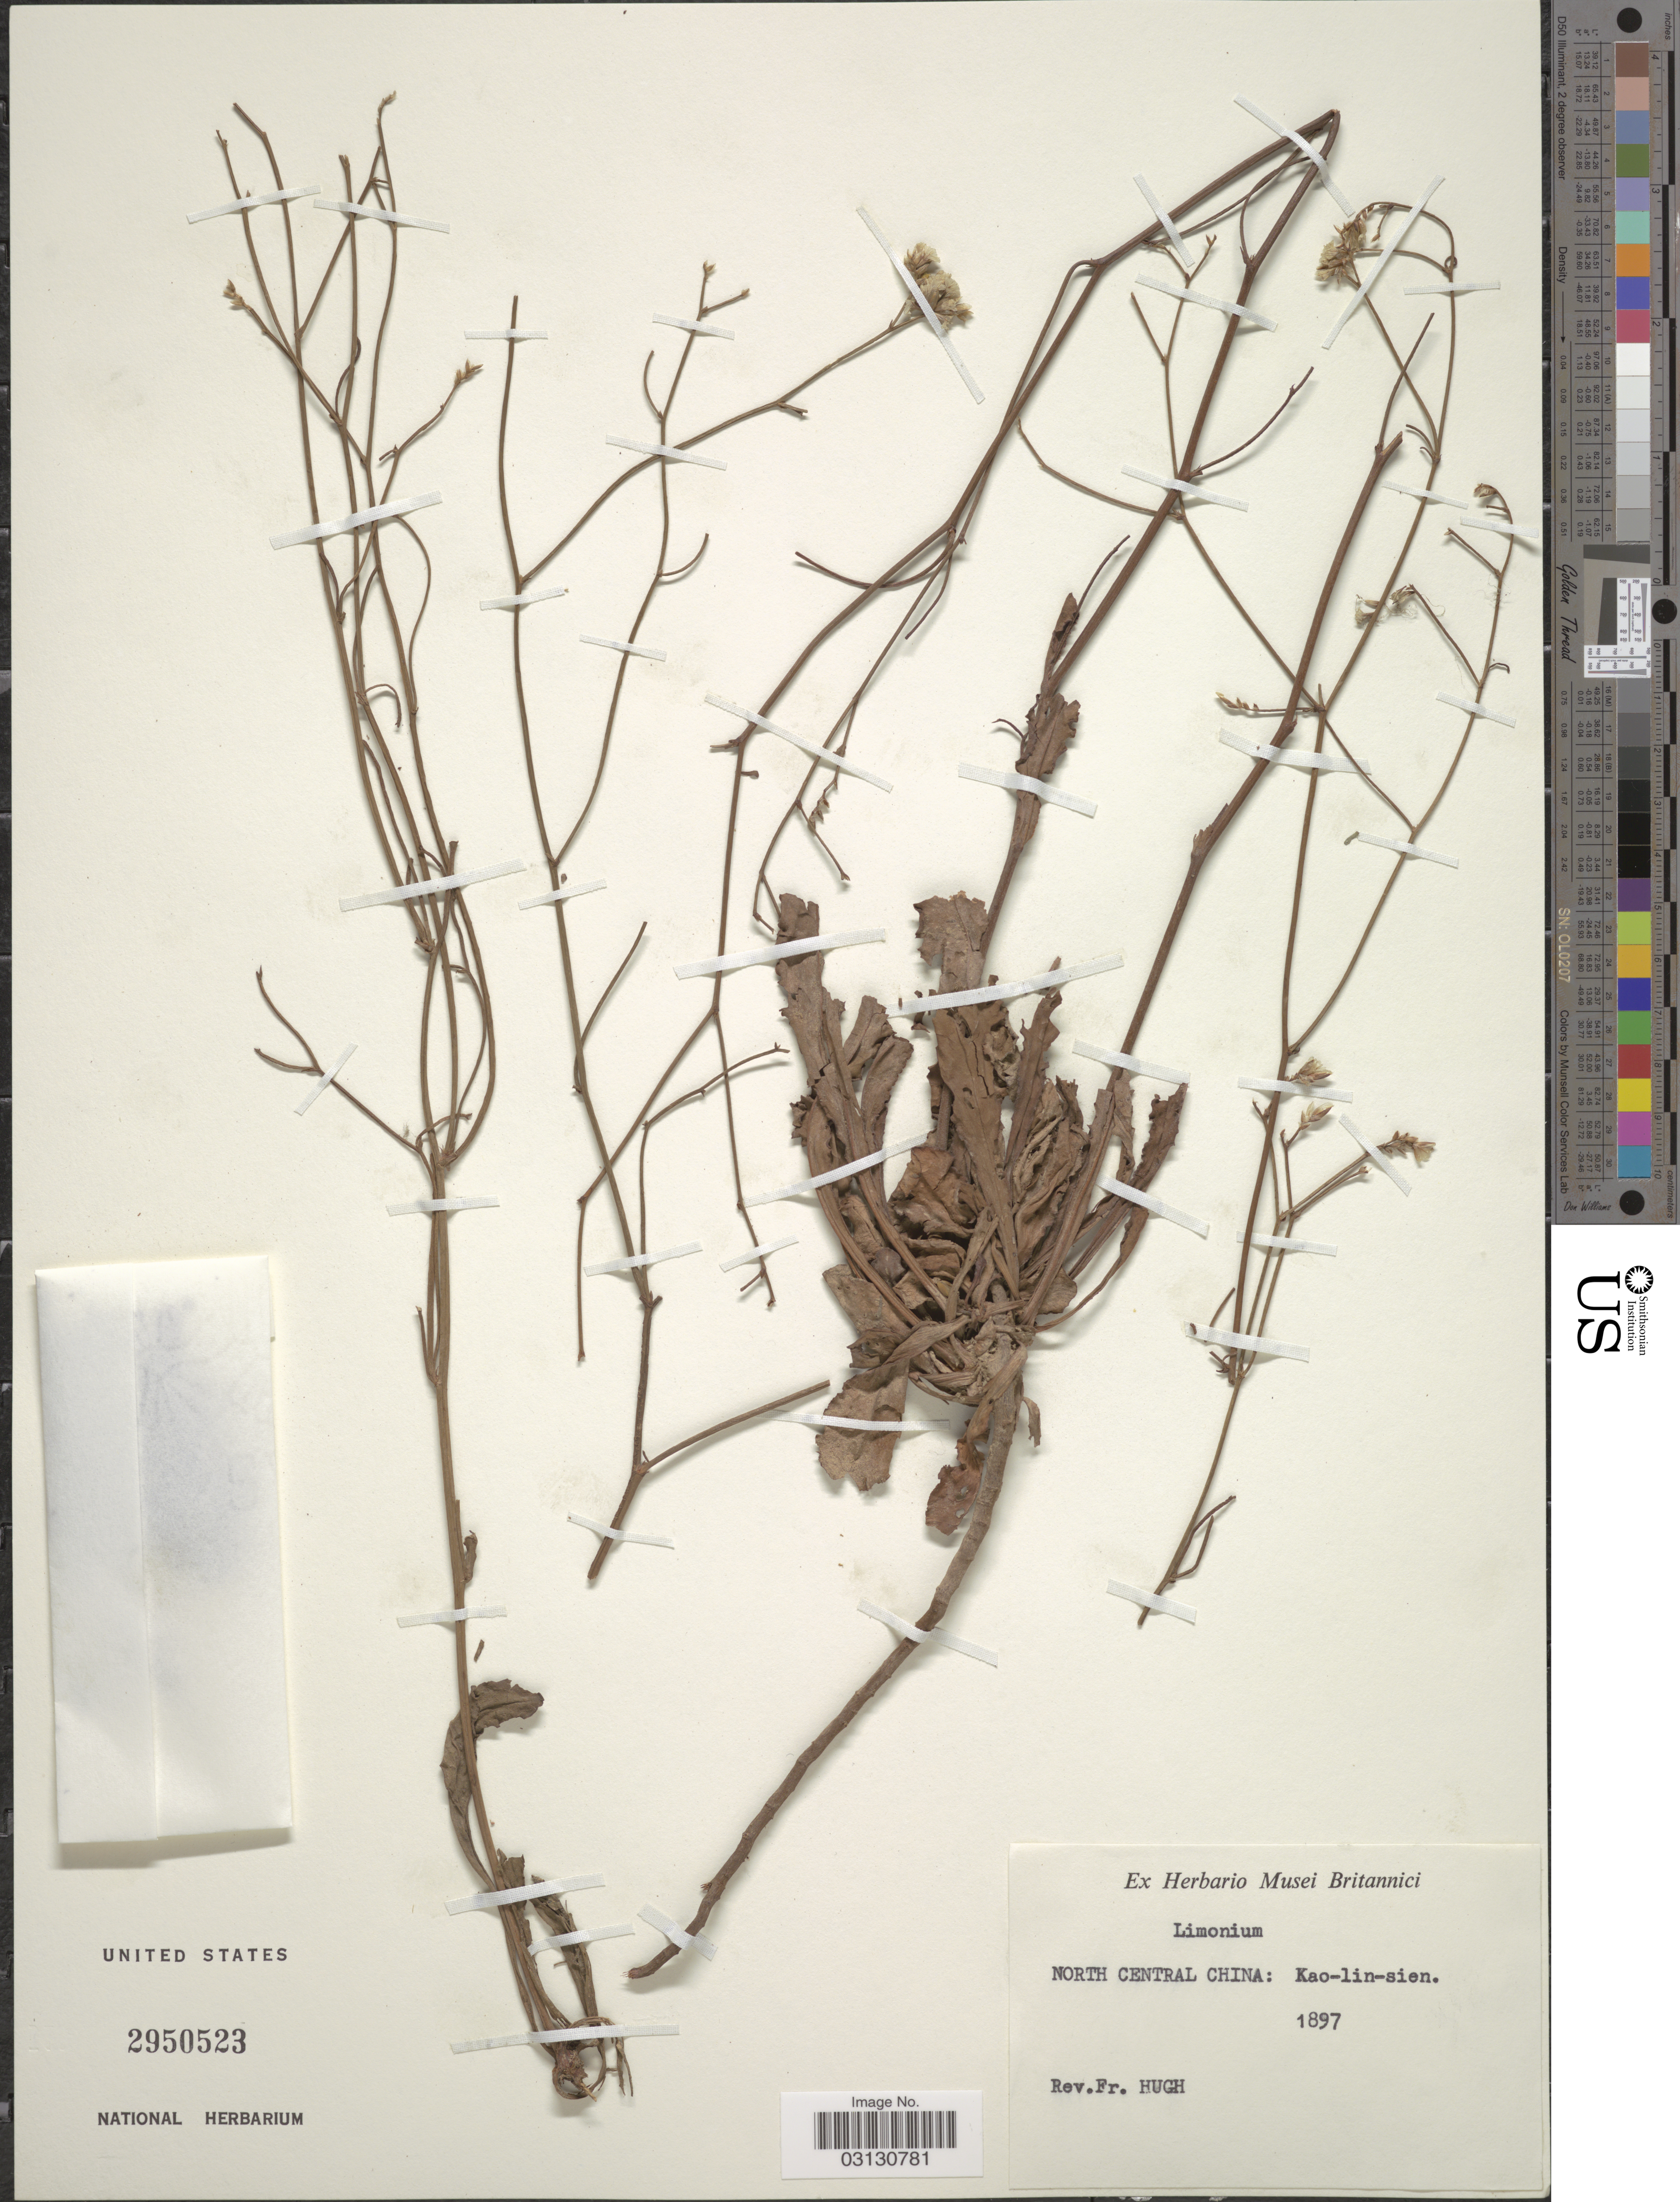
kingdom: Plantae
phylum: Tracheophyta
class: Magnoliopsida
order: Caryophyllales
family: Plumbaginaceae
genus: Limonium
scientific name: Limonium sp.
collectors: F. Hugh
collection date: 1897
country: China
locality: North Central China: Kao-lin-sien.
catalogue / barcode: US 2950523